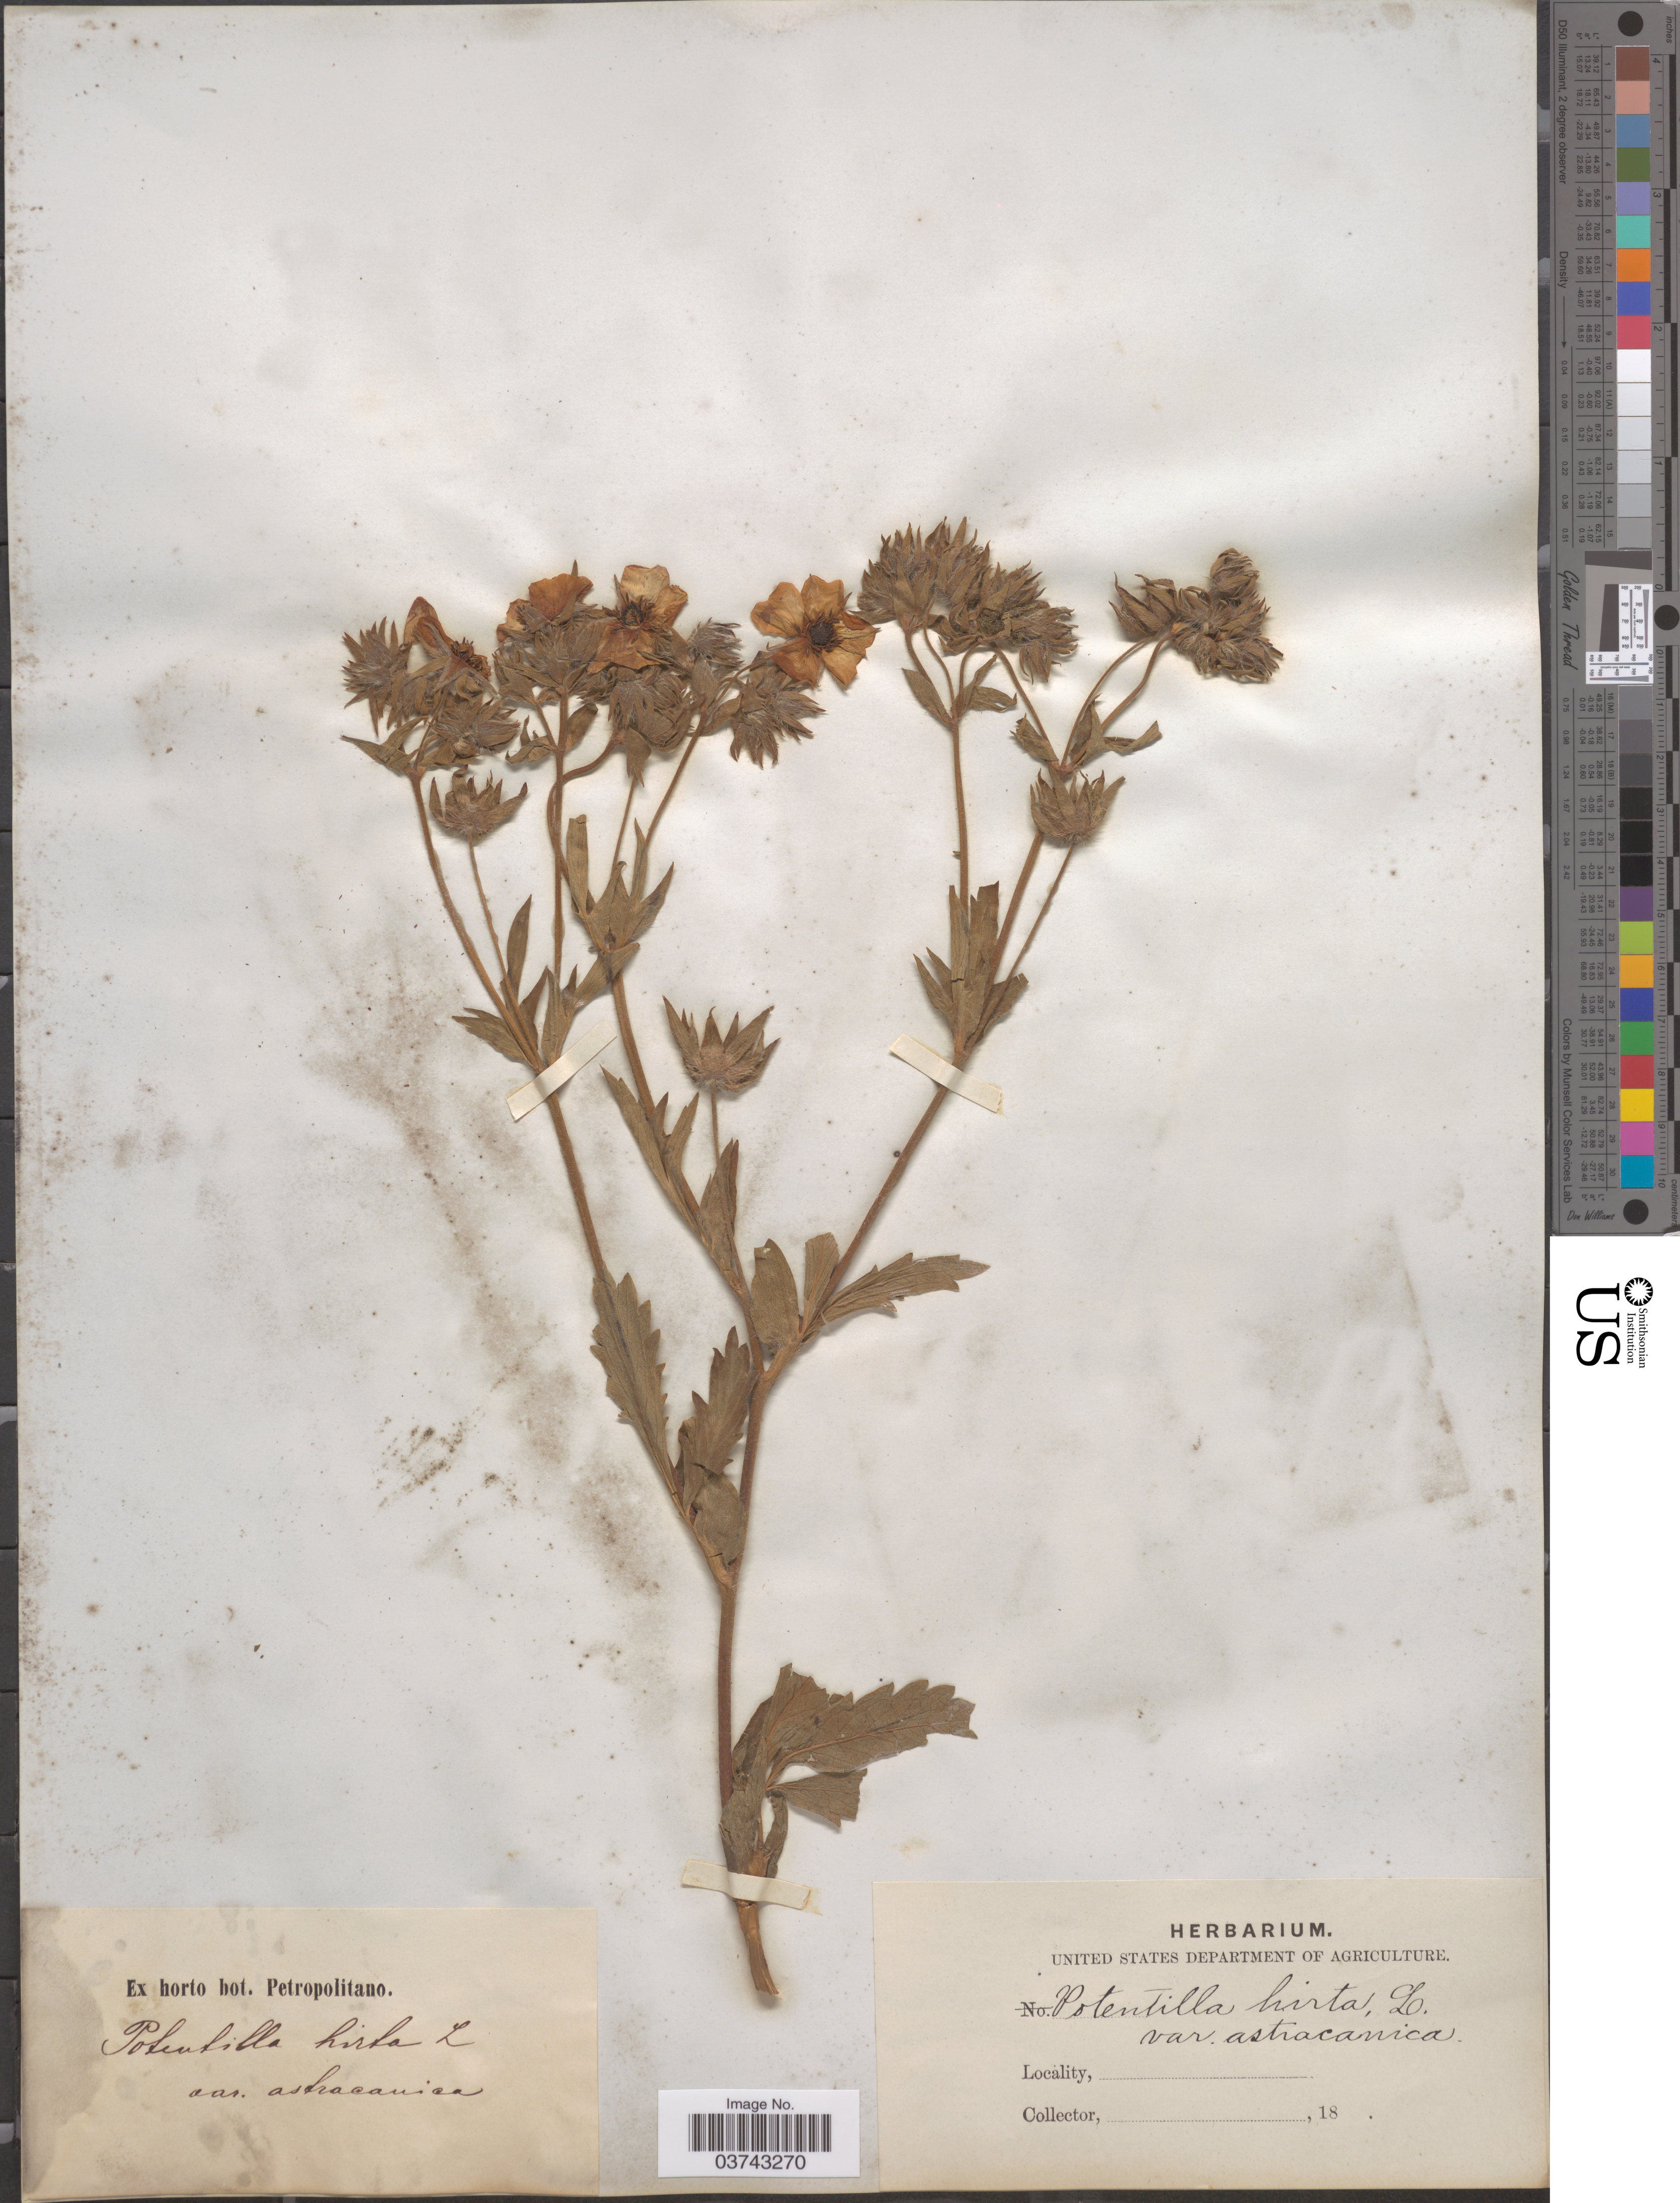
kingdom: Plantae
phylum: Tracheophyta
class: Magnoliopsida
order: Rosales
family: Rosaceae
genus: Potentilla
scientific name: Potentilla astracanica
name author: Jacq.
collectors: ex Horto Bot. Petropolitano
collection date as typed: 18